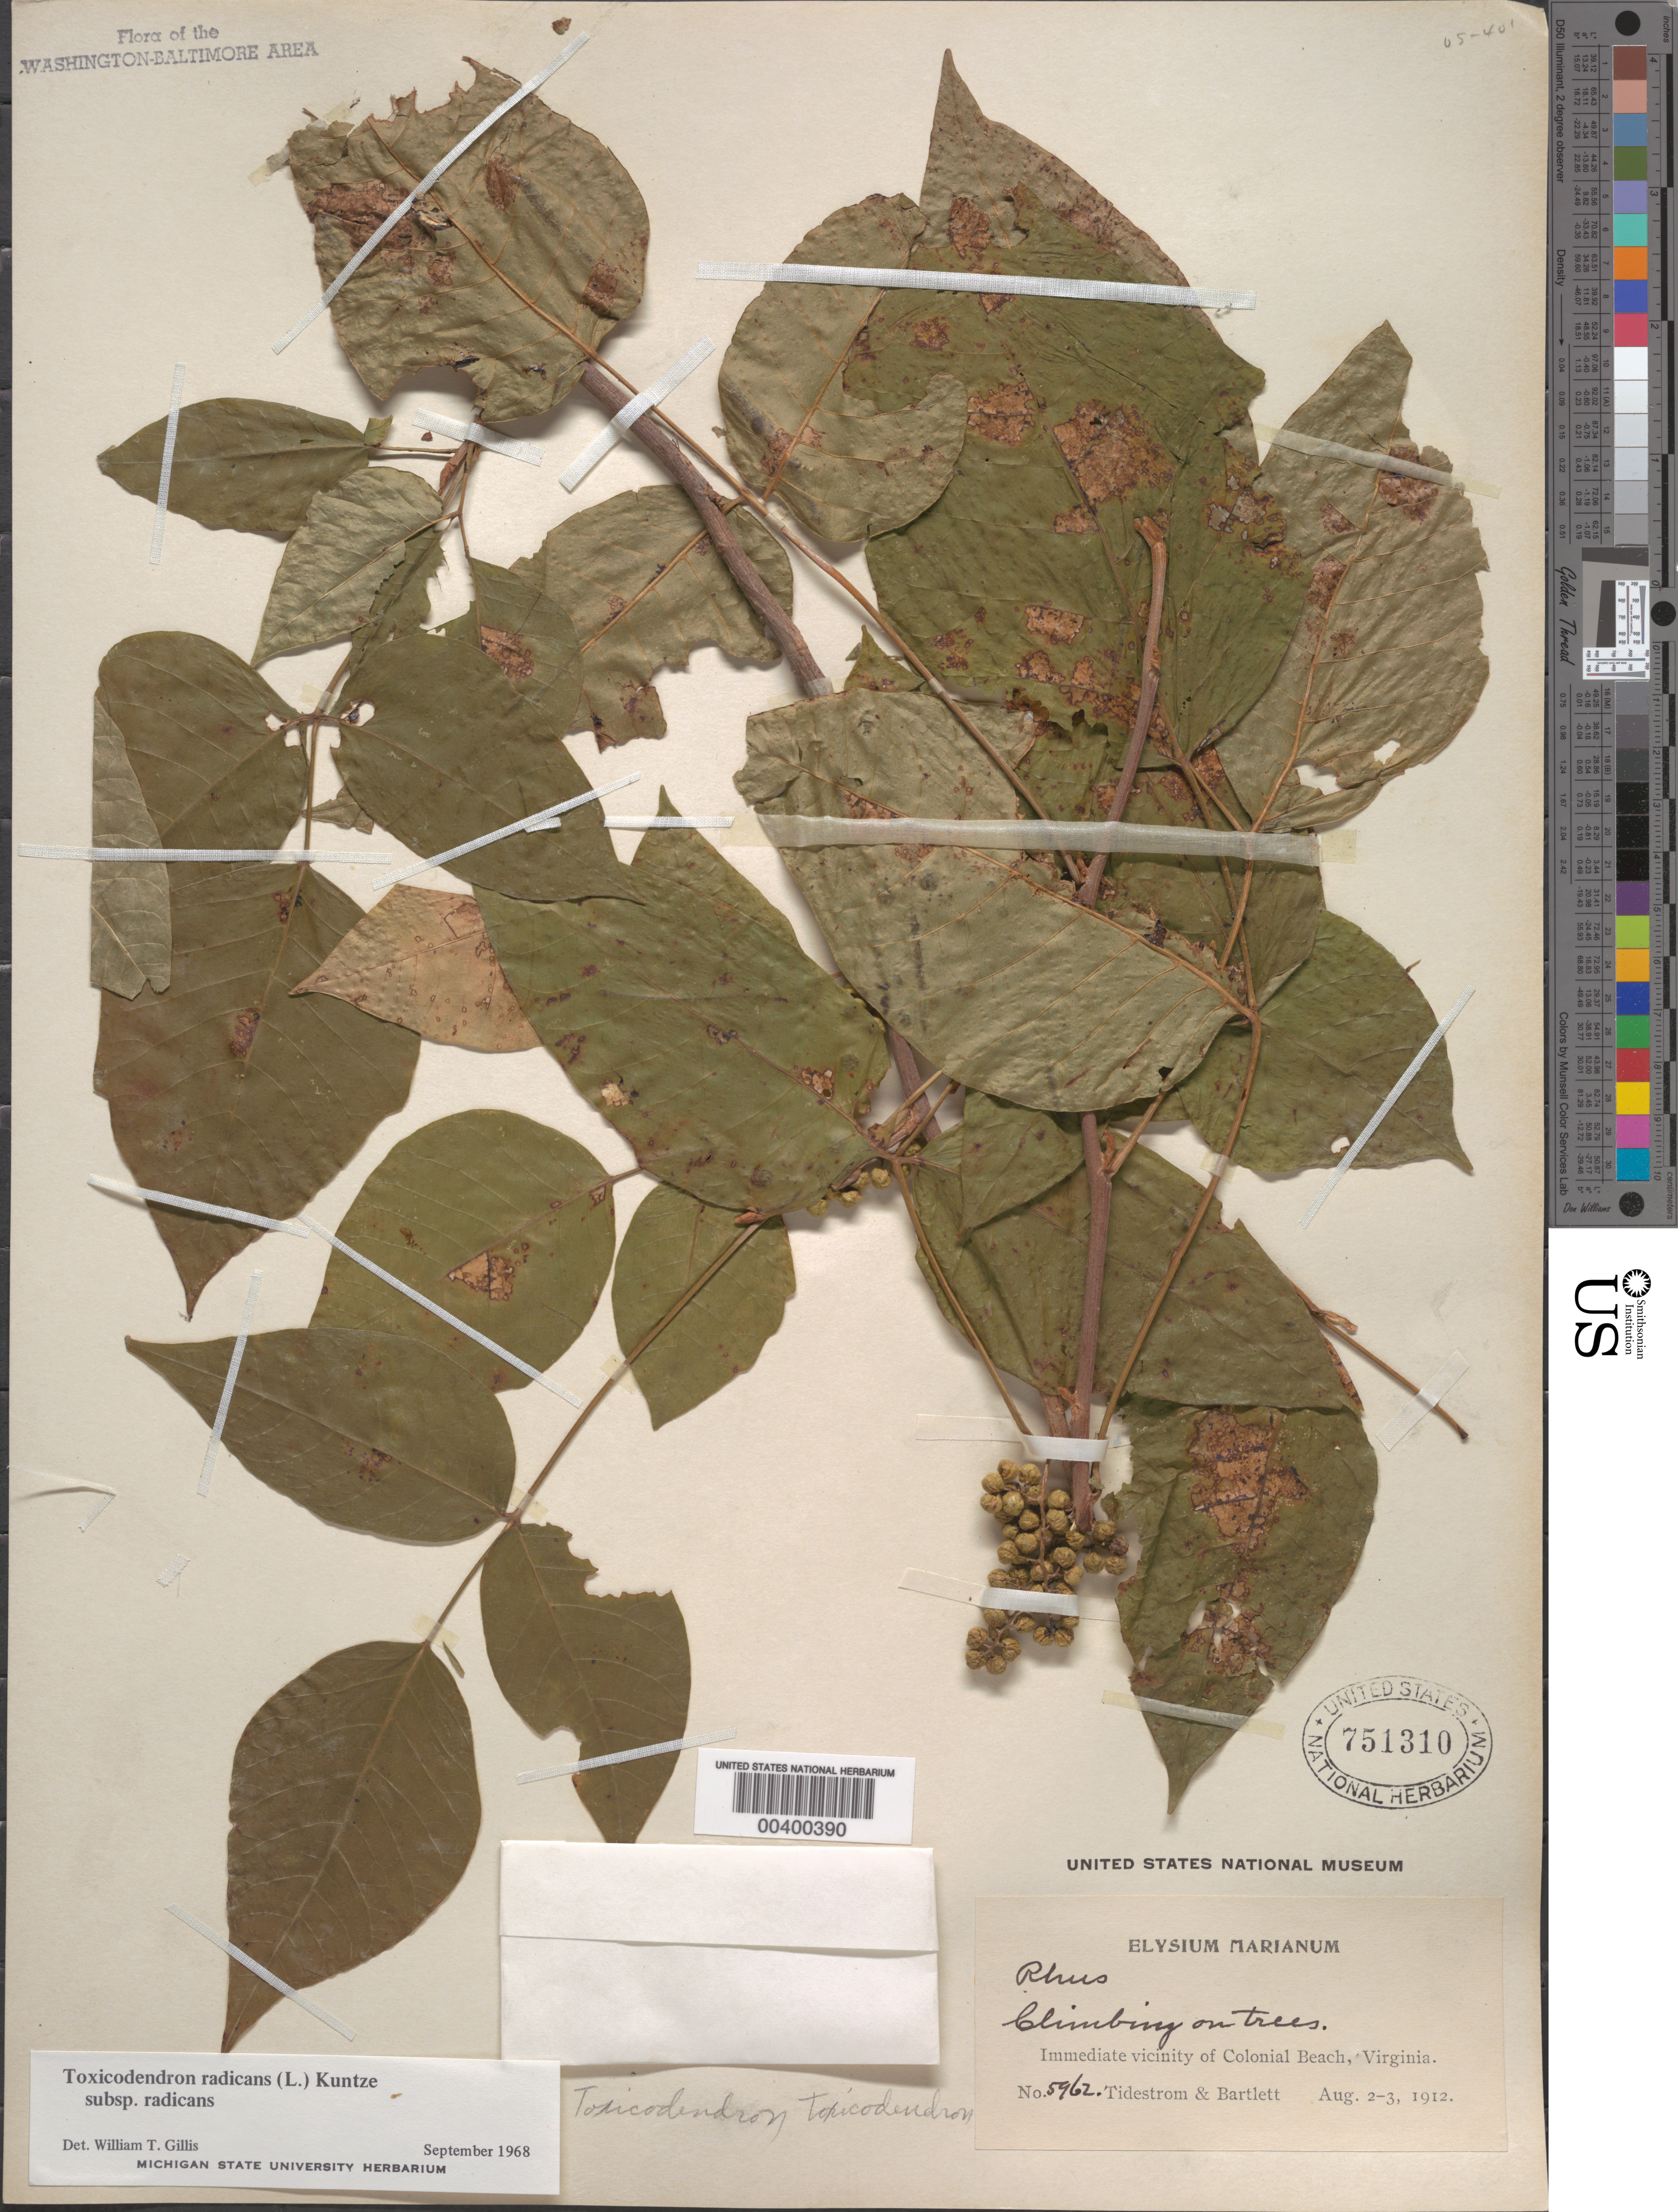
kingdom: Plantae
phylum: Tracheophyta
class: Magnoliopsida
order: Sapindales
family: Anacardiaceae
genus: Toxicodendron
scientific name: Toxicodendron radicans subsp. radicans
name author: (L.) Kuntze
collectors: I. F. Tidestrom & H. H. Bartlett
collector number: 5962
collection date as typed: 02 Aug 1912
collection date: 1912-08-02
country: United States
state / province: Virginia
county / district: Westmoreland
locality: Colonial Beach vicinity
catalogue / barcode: US 751310